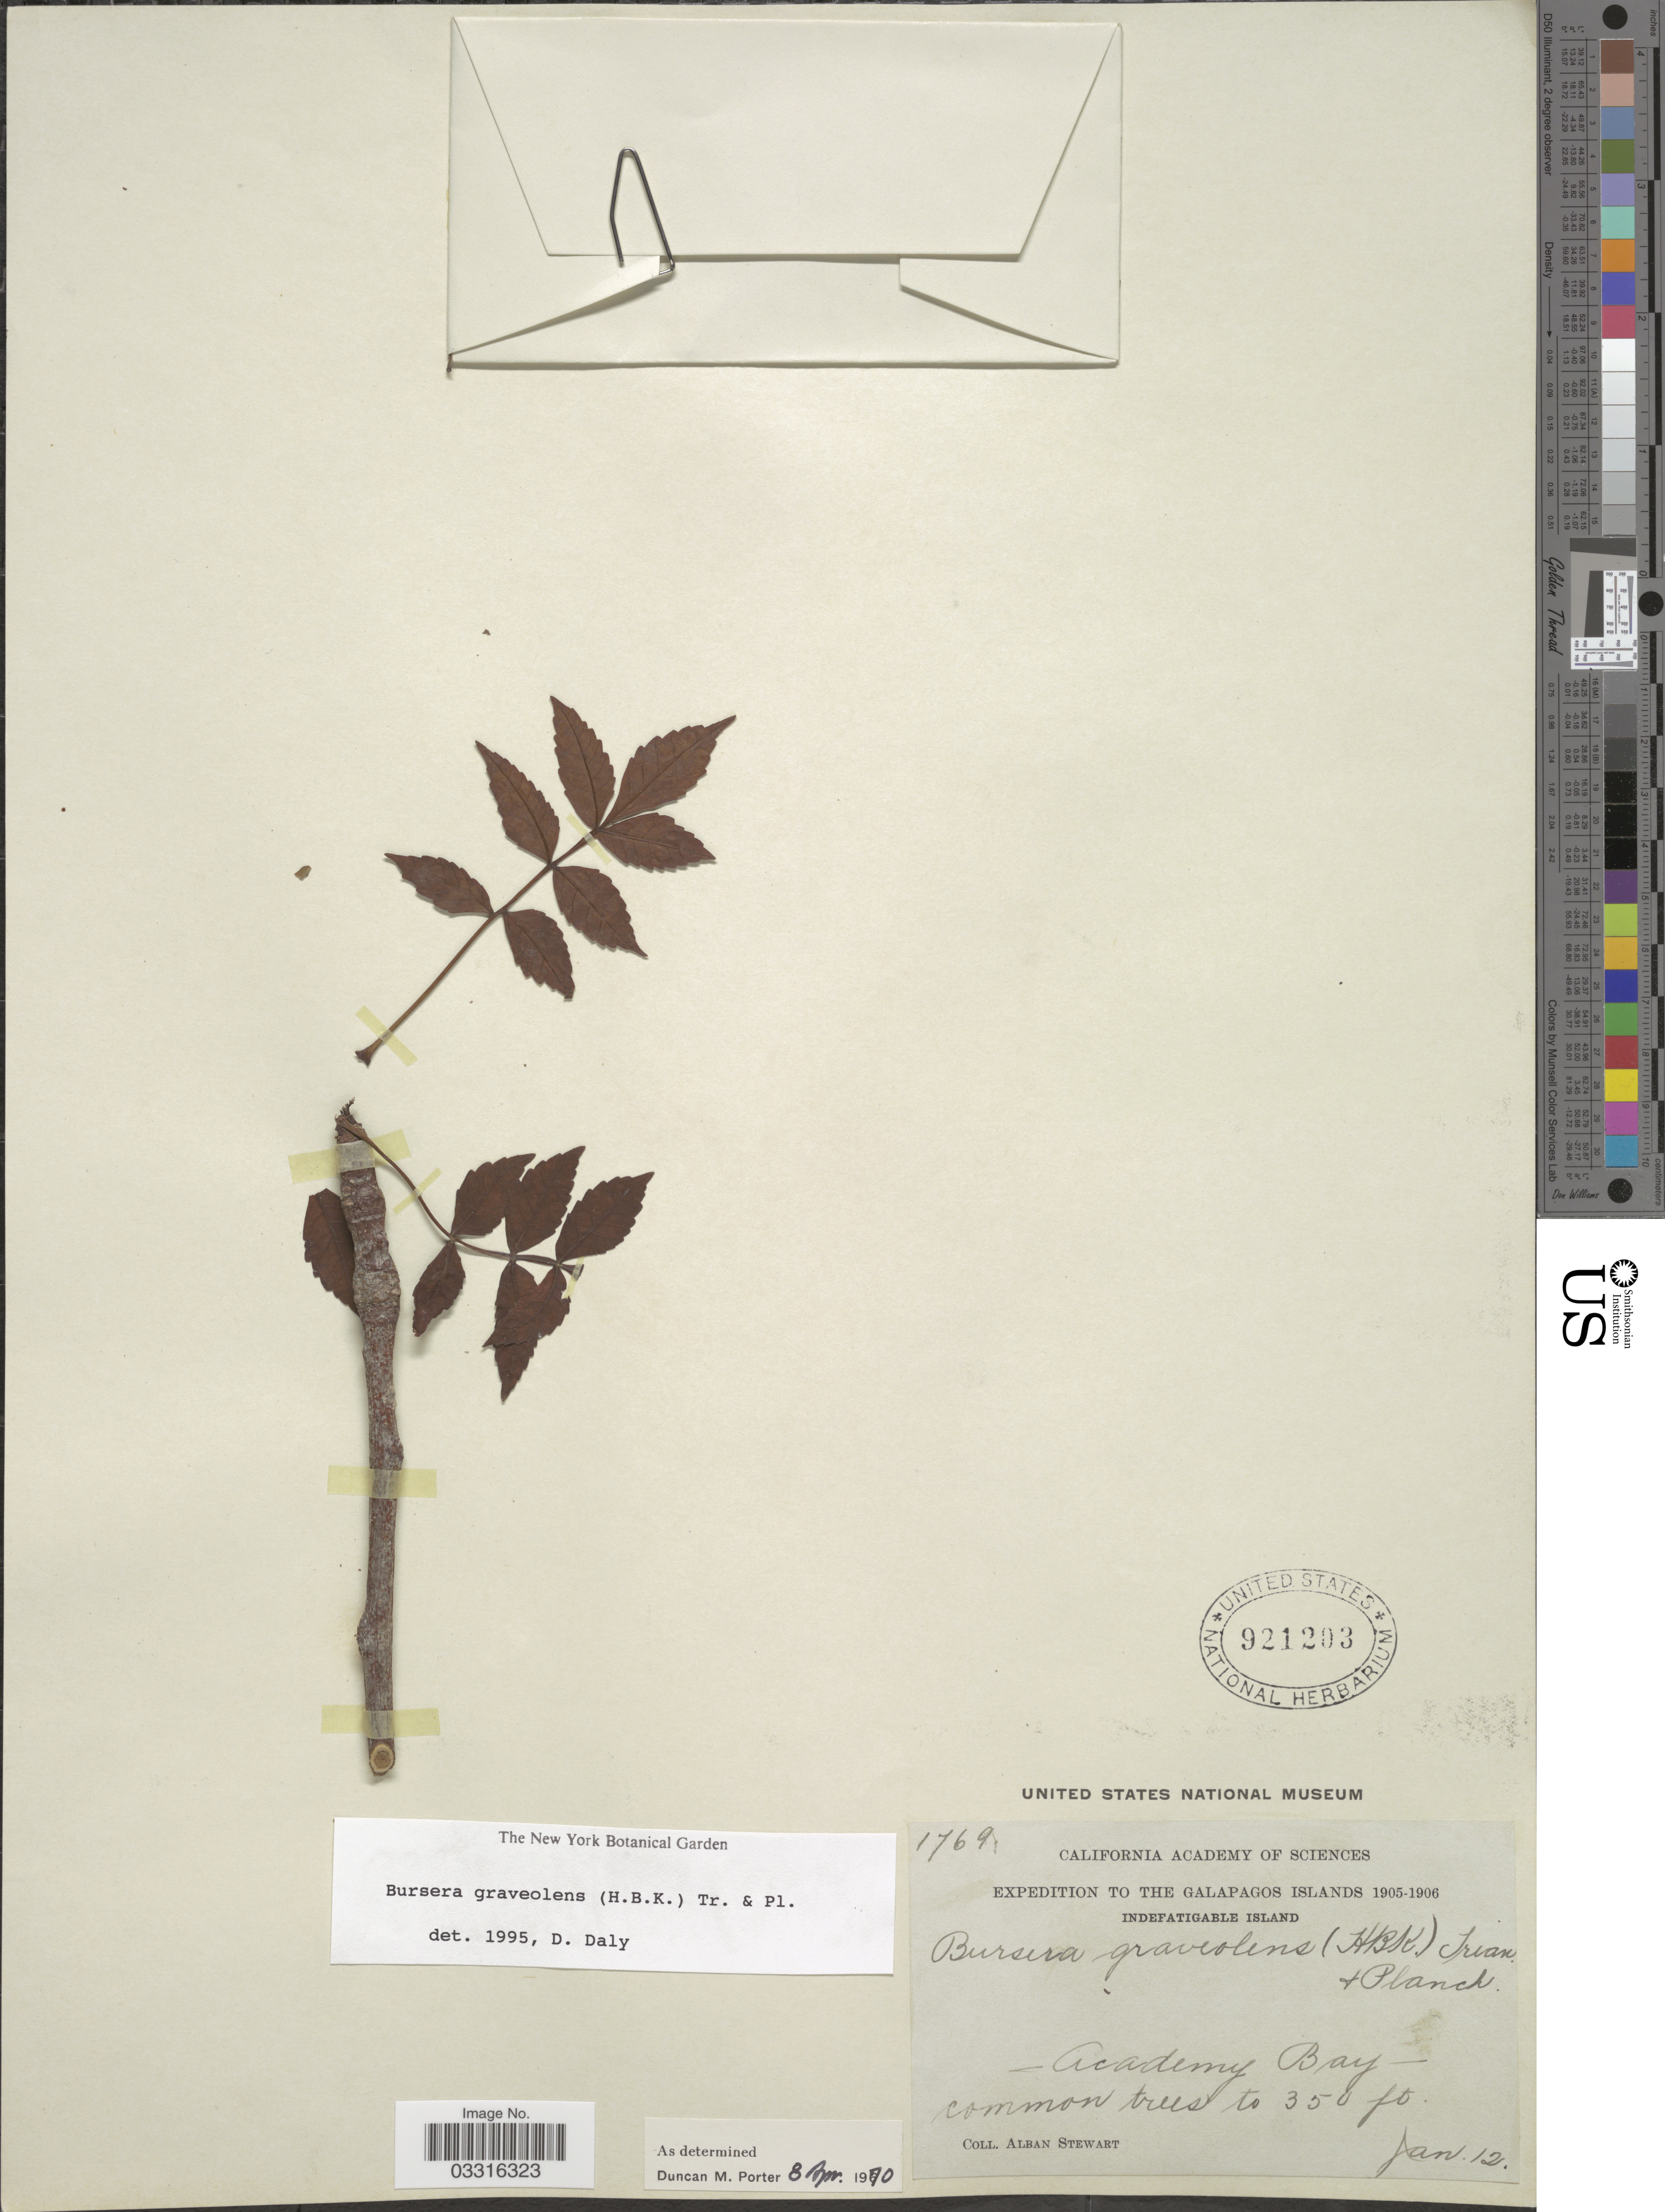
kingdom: Plantae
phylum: Tracheophyta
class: Magnoliopsida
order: Sapindales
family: Burseraceae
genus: Bursera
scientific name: Bursera graveolens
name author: (Kunth) Triana & Planch.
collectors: A. Stewart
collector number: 1769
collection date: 1905-01-12/1906-01-12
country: Ecuador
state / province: Colón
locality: The Galapagos Islands, Indefatigable Island, Academy Bay.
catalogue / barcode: US 921203